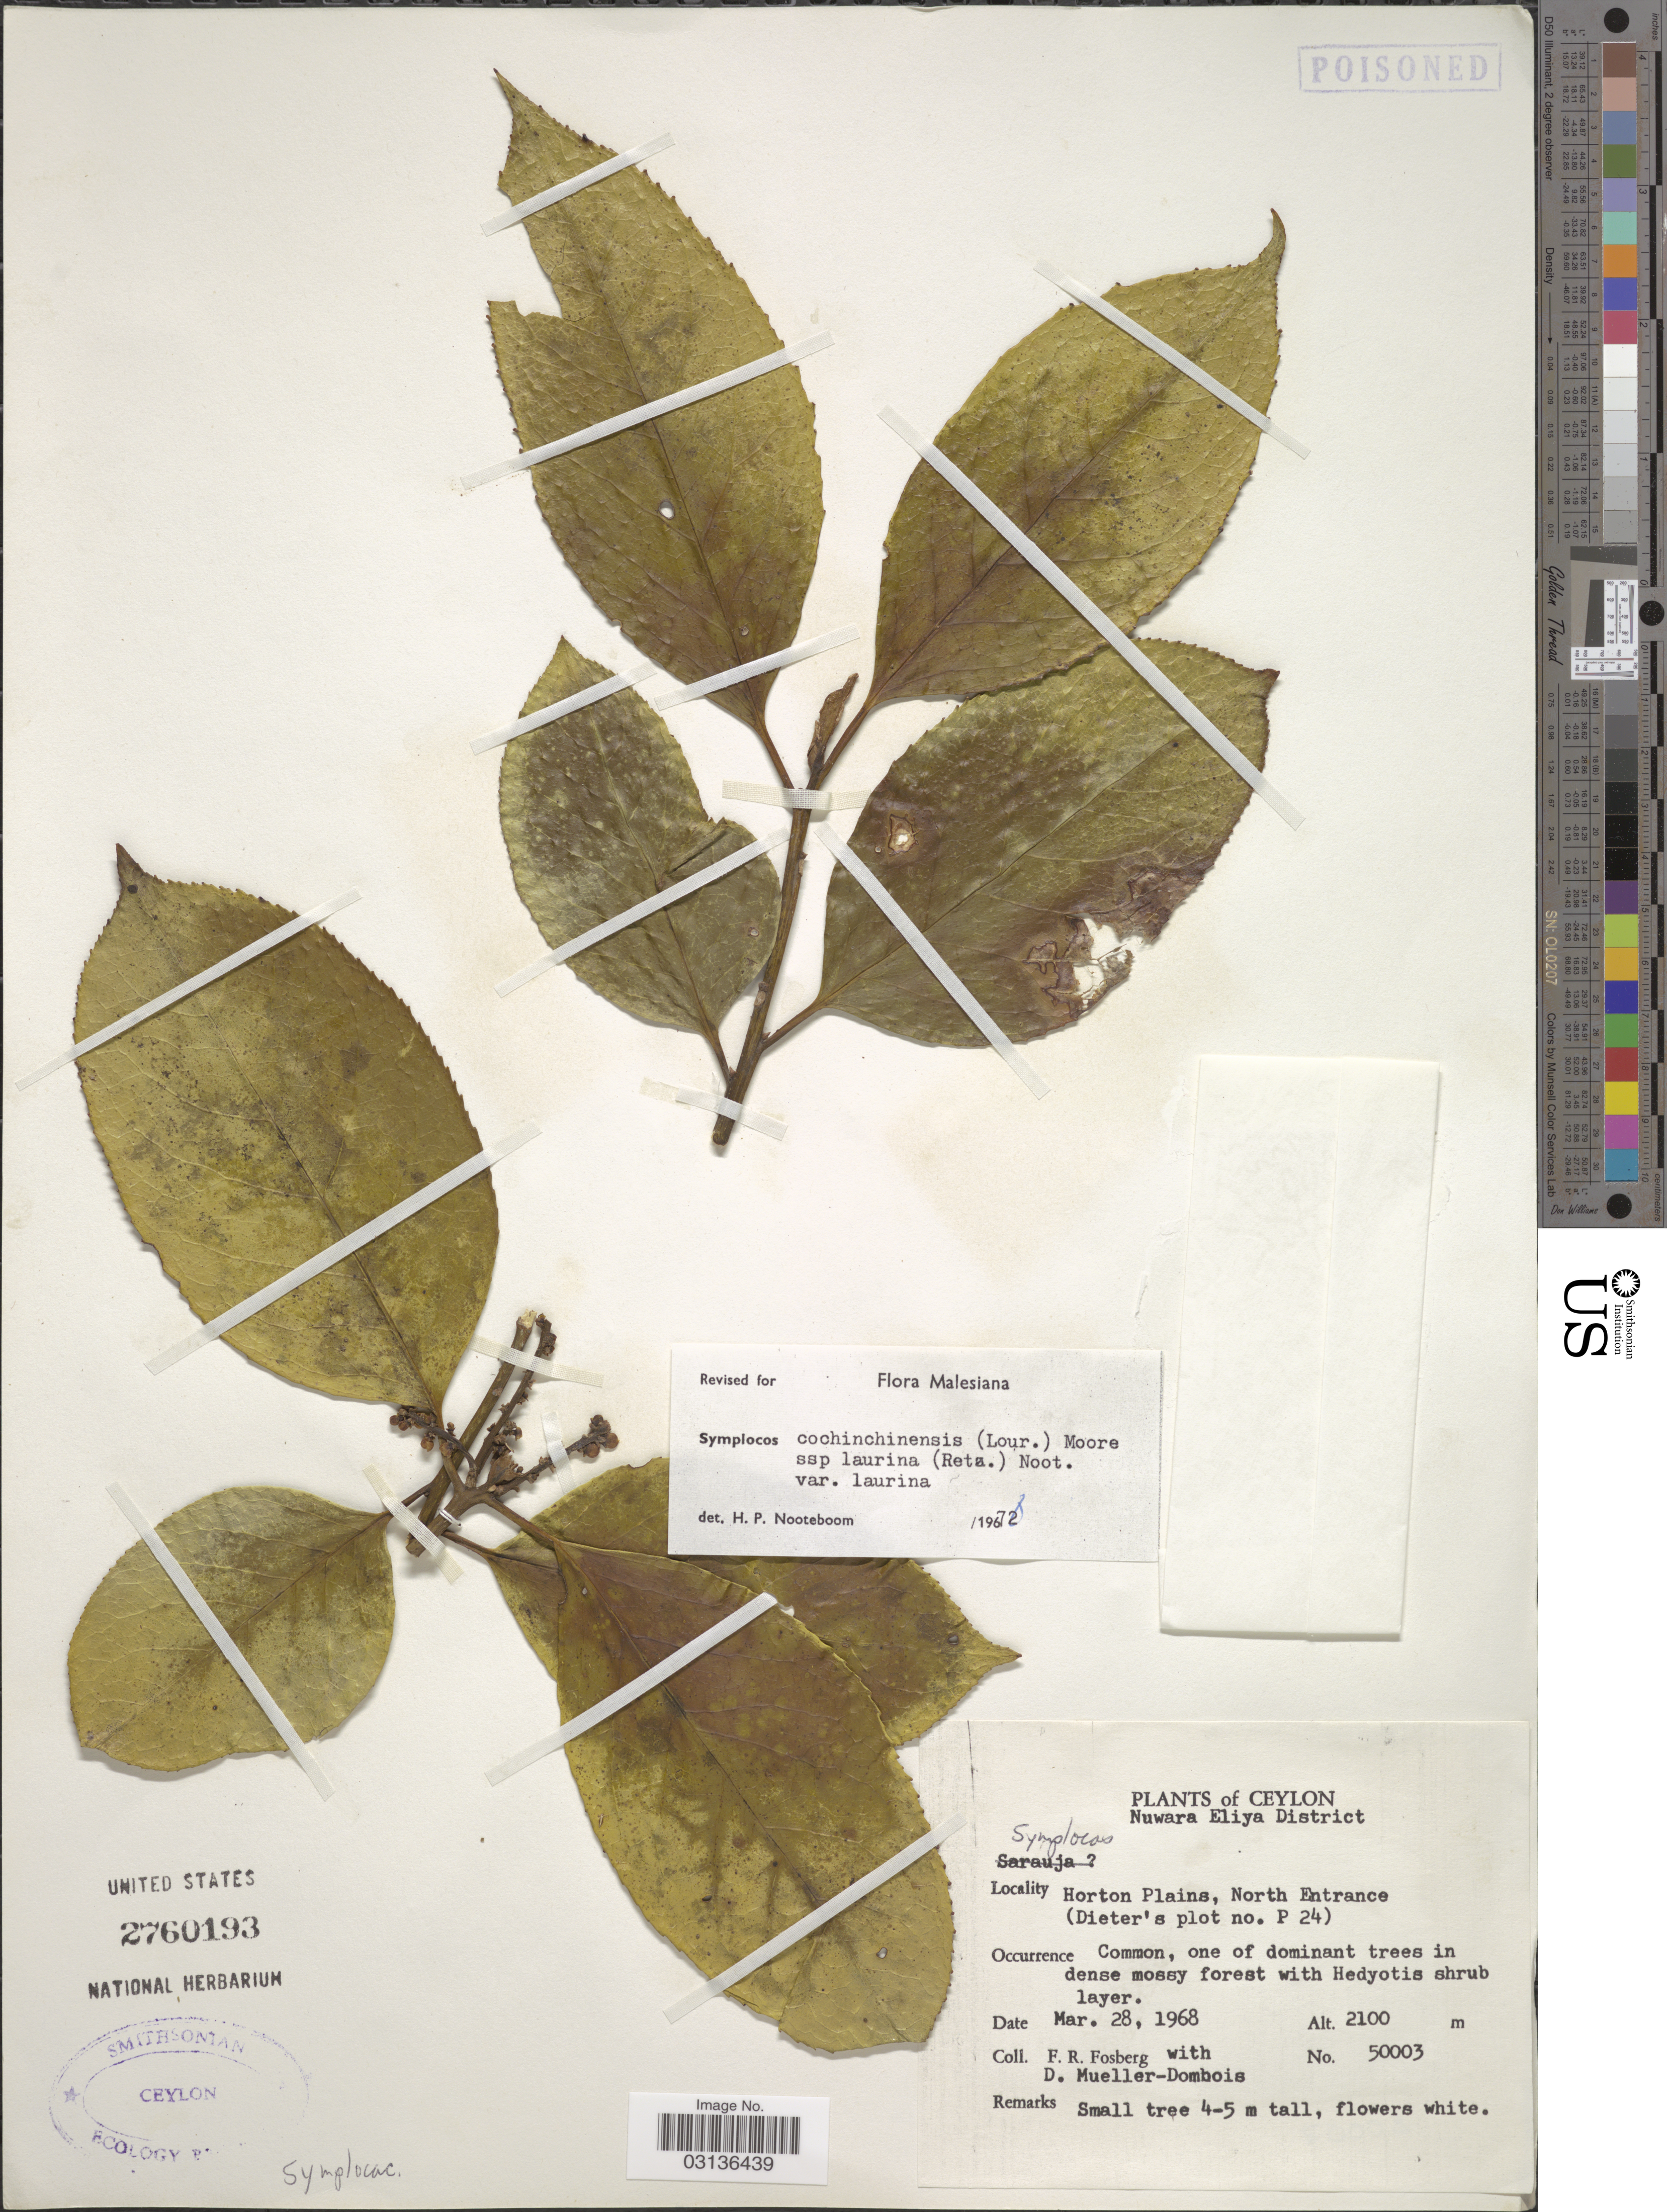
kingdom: Plantae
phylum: Tracheophyta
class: Magnoliopsida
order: Ericales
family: Symplocaceae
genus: Symplocos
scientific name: Symplocos cochinchinensis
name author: (Lour.) S. Moore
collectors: F. R. Fosberg & D. Mueller-Dombois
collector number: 50003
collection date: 1968-03-28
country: Sri Lanka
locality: Ceylon. Nuwara Eliya District. Horton Plains, North Entrance (Dieter's plot no. P 24).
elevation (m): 2100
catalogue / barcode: US 2760193